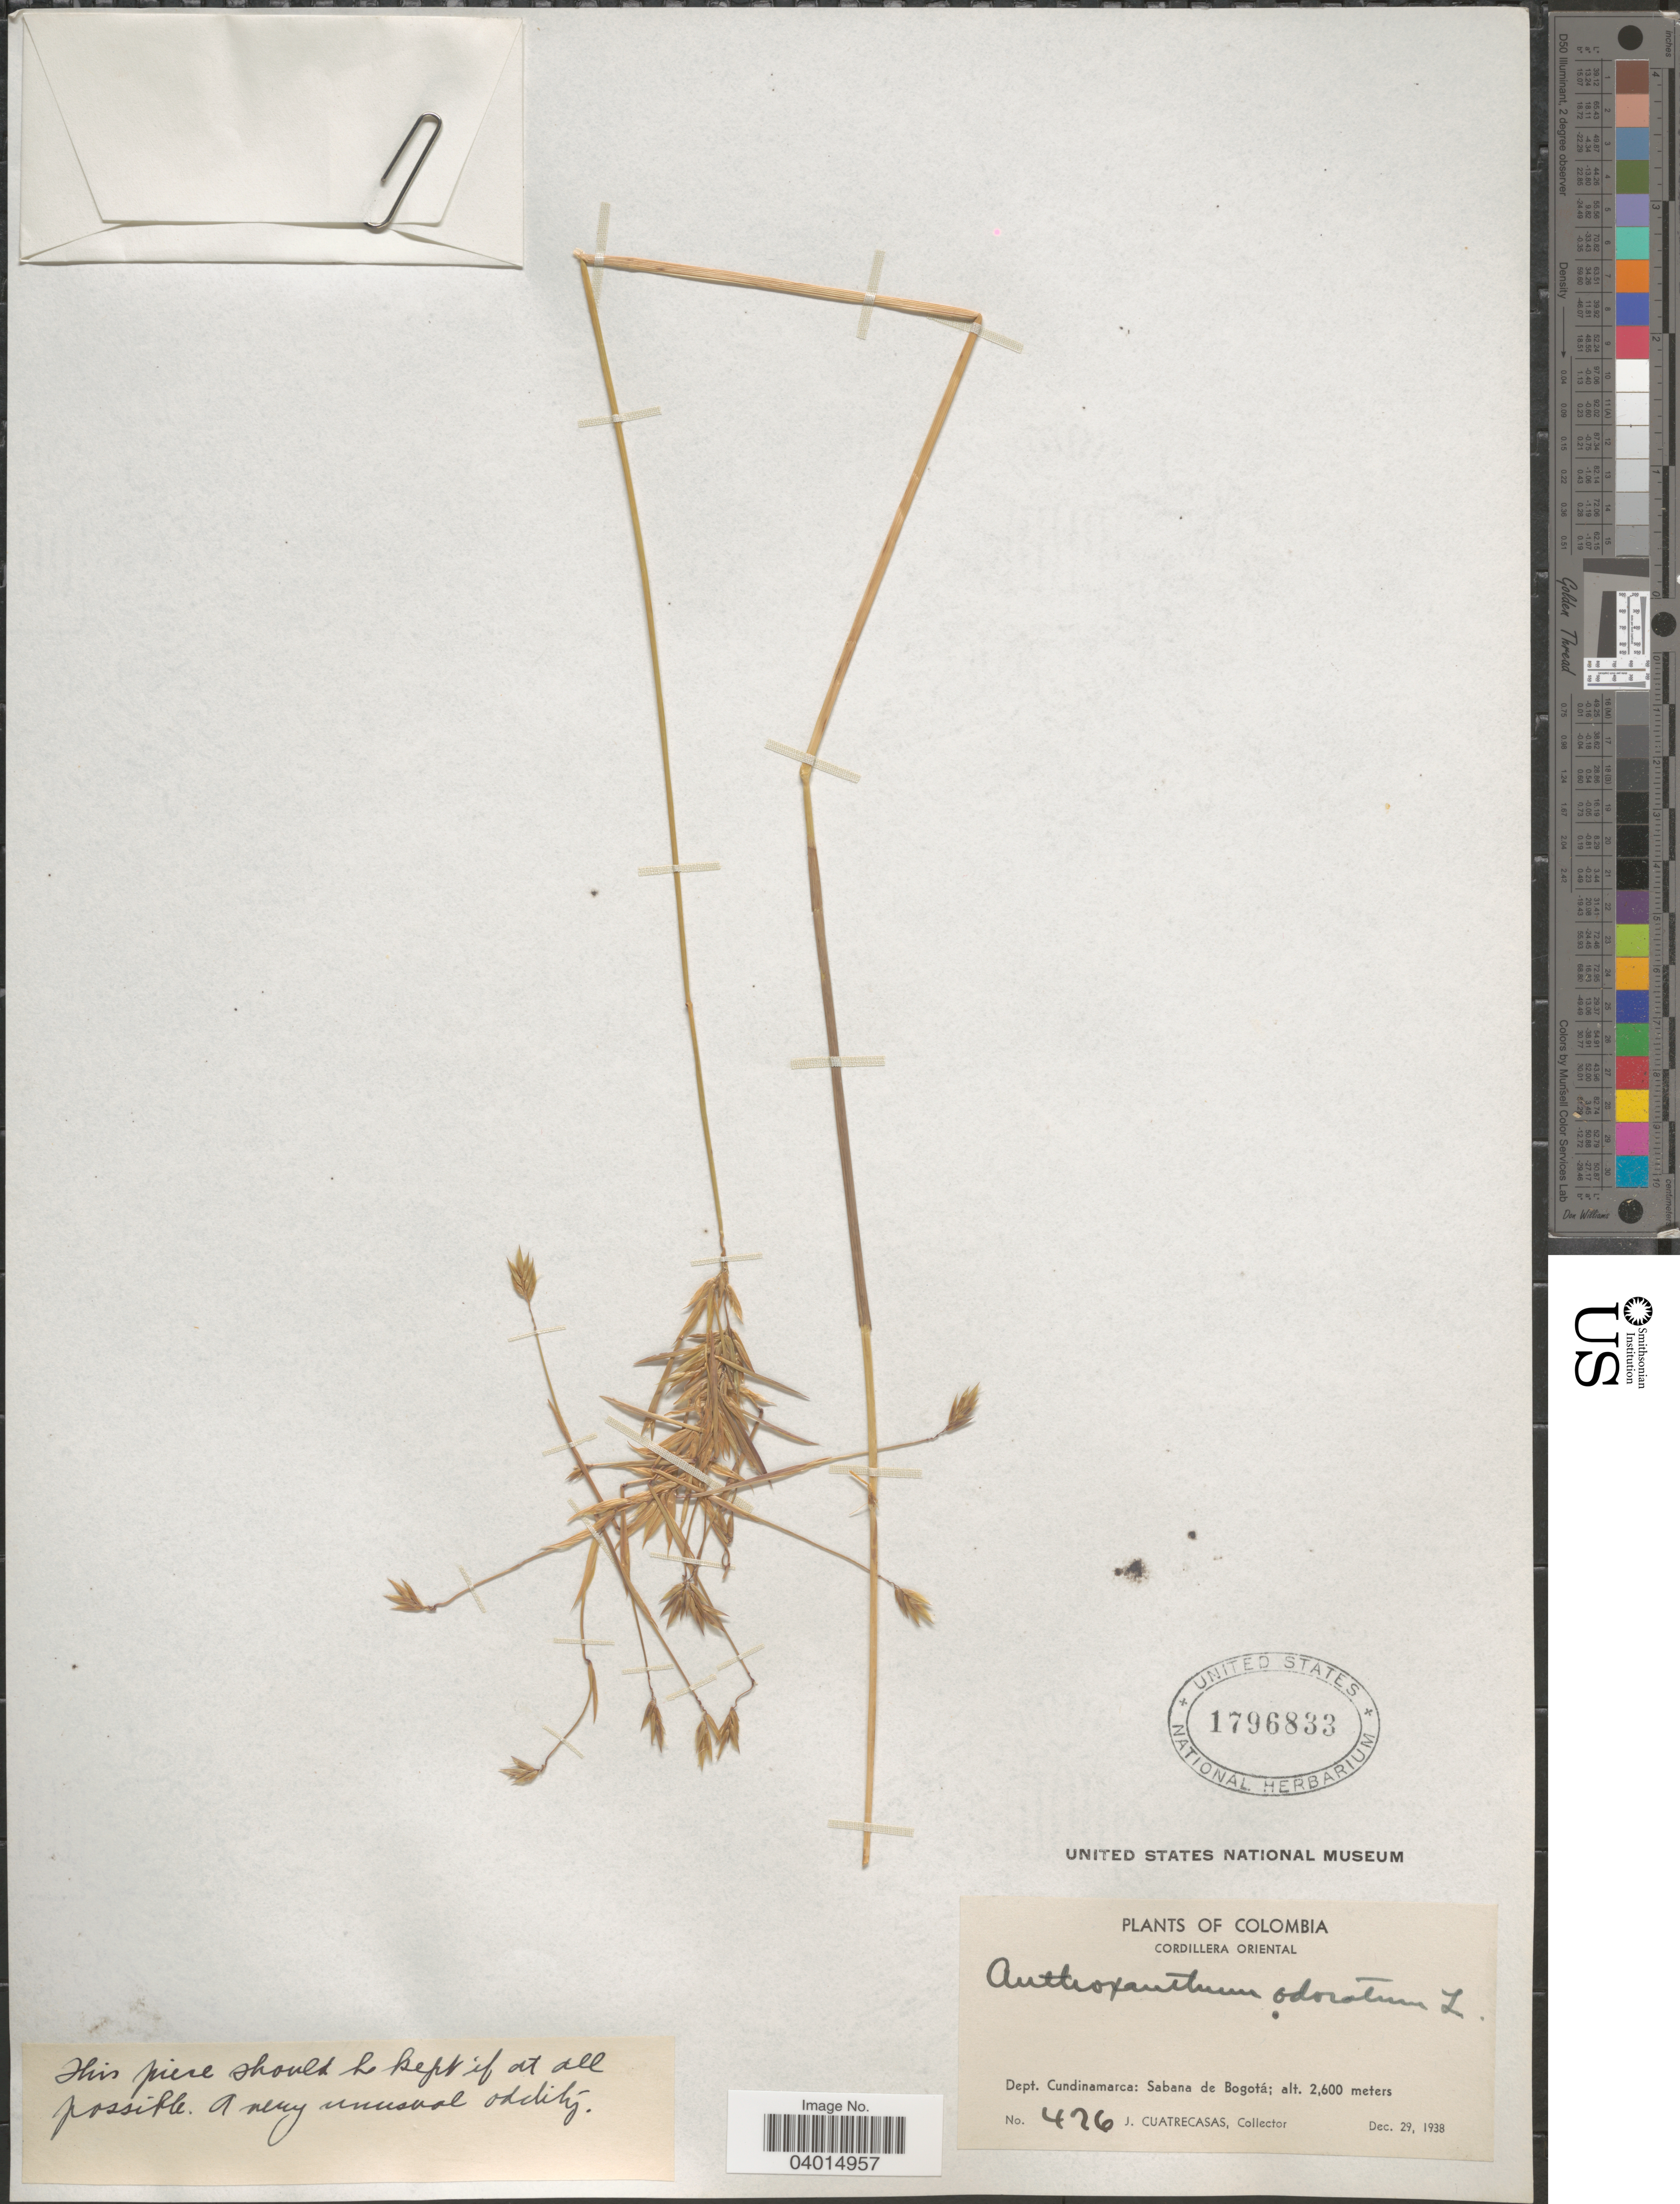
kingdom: Plantae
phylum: Tracheophyta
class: Liliopsida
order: Poales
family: Poaceae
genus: Anthoxanthum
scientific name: Anthoxanthum odoratum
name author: L.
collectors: J. Cuatrecasas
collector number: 476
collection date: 1938-12-29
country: Colombia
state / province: Cundinamarca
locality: Cordillera Oriental. Dept. Cundinamarca: Sabana de Bogotá.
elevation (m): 2600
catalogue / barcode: US 1796833